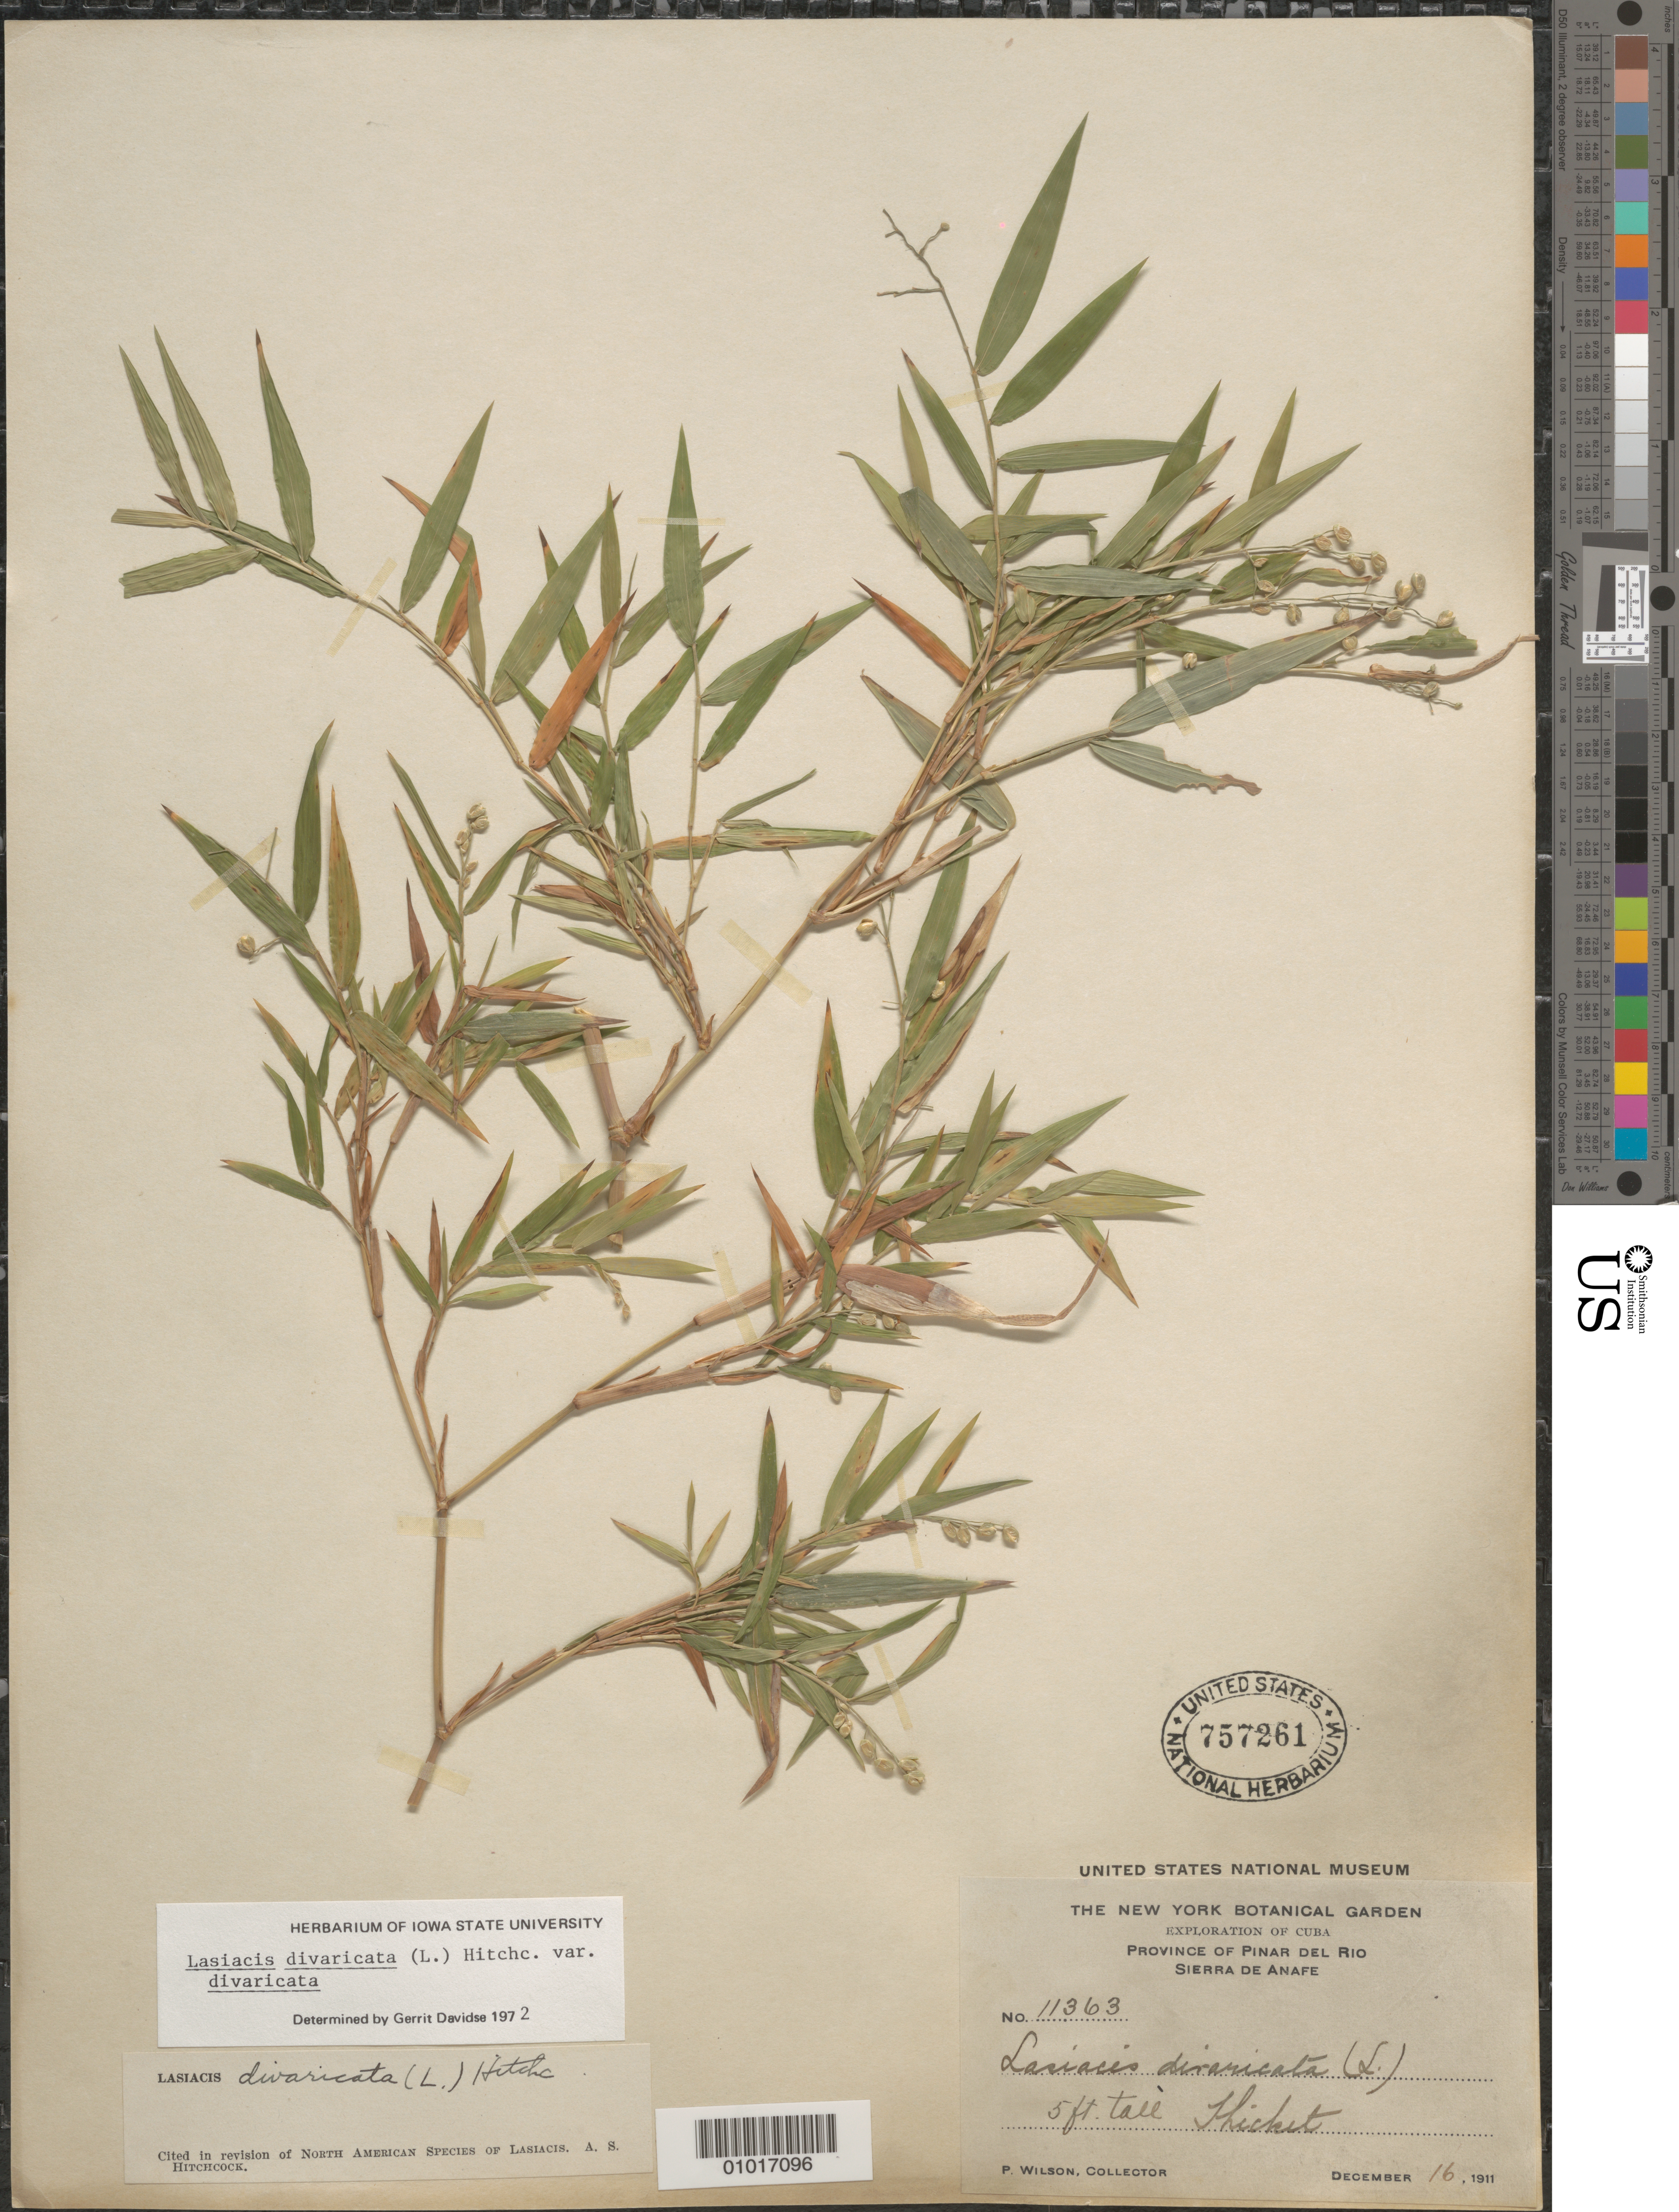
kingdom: Plantae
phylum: Tracheophyta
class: Liliopsida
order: Poales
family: Poaceae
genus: Lasiacis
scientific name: Lasiacis divaricata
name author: (L.) Hitchc.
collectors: P. Wilson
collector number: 11363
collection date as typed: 16 Dec 1911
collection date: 1911-12-16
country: Cuba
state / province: Pinar del Rio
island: Cuba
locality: Sierra de Anafe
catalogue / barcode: US 757261